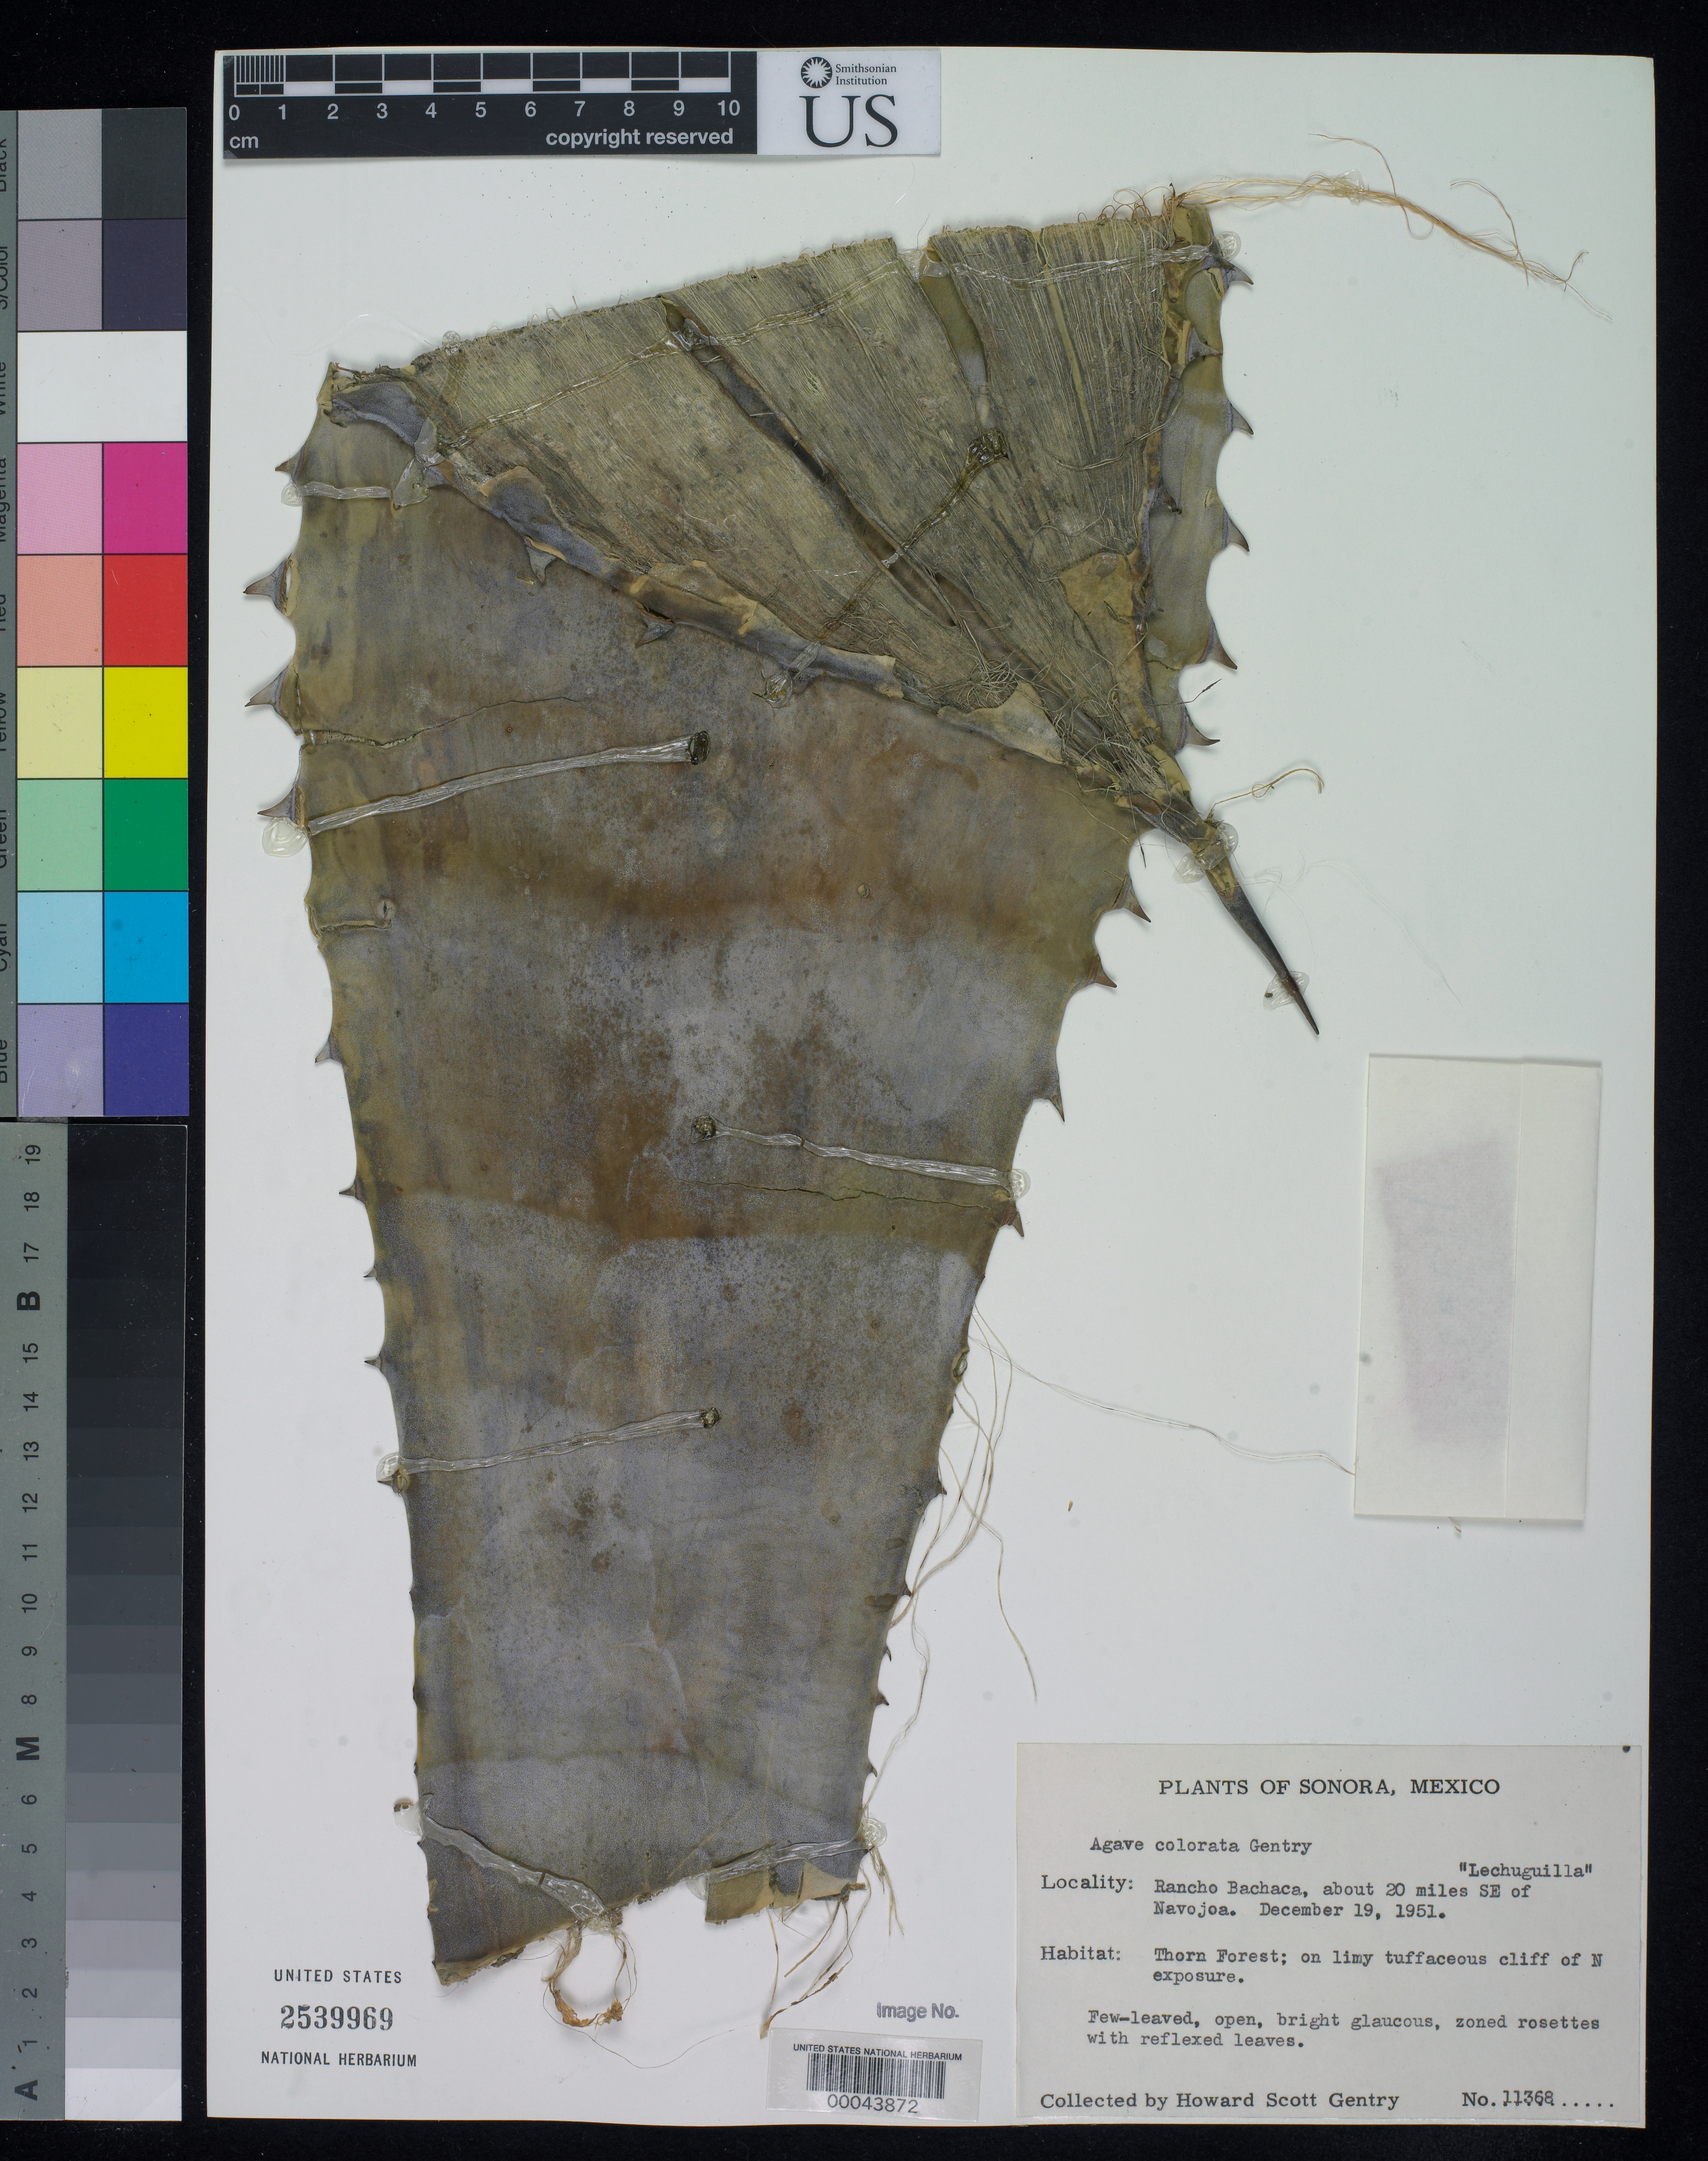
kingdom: Plantae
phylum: Tracheophyta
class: Liliopsida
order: Asparagales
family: Asparagaceae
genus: Agave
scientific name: Agave colorata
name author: Gentry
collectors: H. S. Gentry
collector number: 11368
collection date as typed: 19 Dec 1951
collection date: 1951-12-19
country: Mexico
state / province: Sonora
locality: Rancho bachaca, about 20 mi SE of Navojoa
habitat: Thorn forest; on limy tuffaceous cliff of n exposure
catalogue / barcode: US 2539969